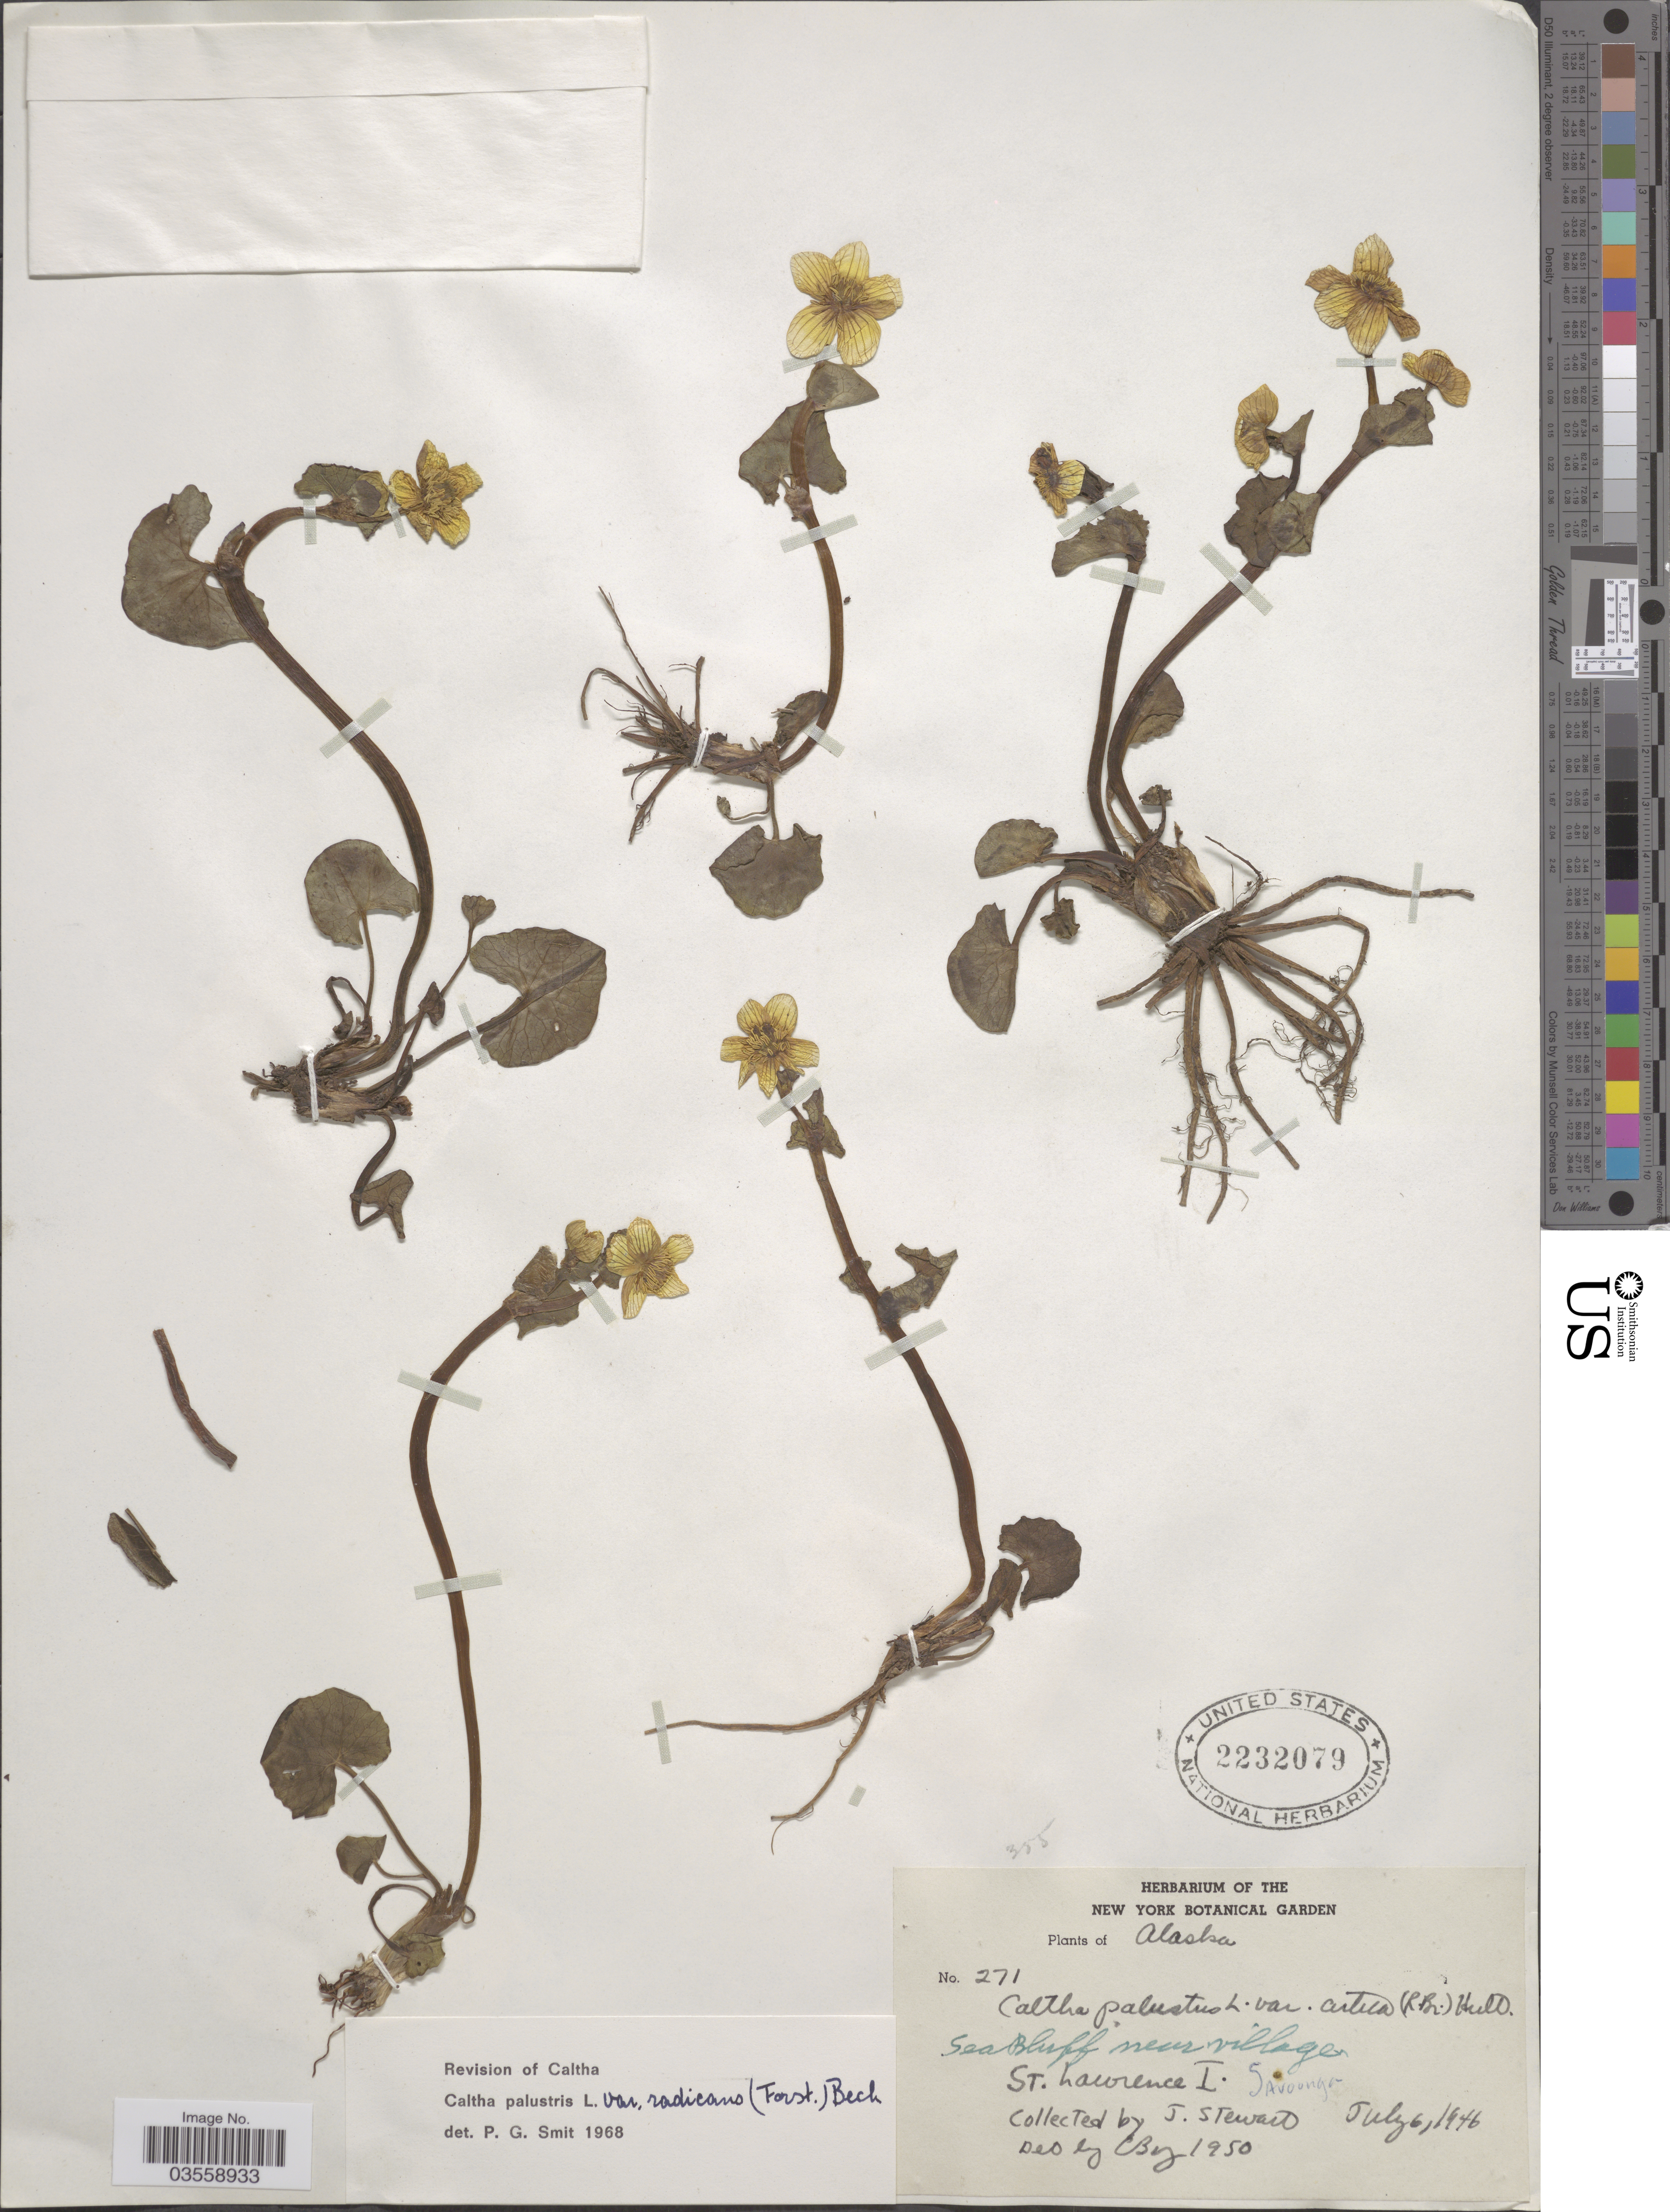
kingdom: Plantae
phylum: Tracheophyta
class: Magnoliopsida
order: Ranunculales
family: Ranunculaceae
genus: Caltha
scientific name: Caltha palustris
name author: L.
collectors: J. Stewart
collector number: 271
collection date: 1946-07-06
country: United States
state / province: Alaska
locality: Sea Bluff near village. St. Lawrence I. Savoonga.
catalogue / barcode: US 2232079